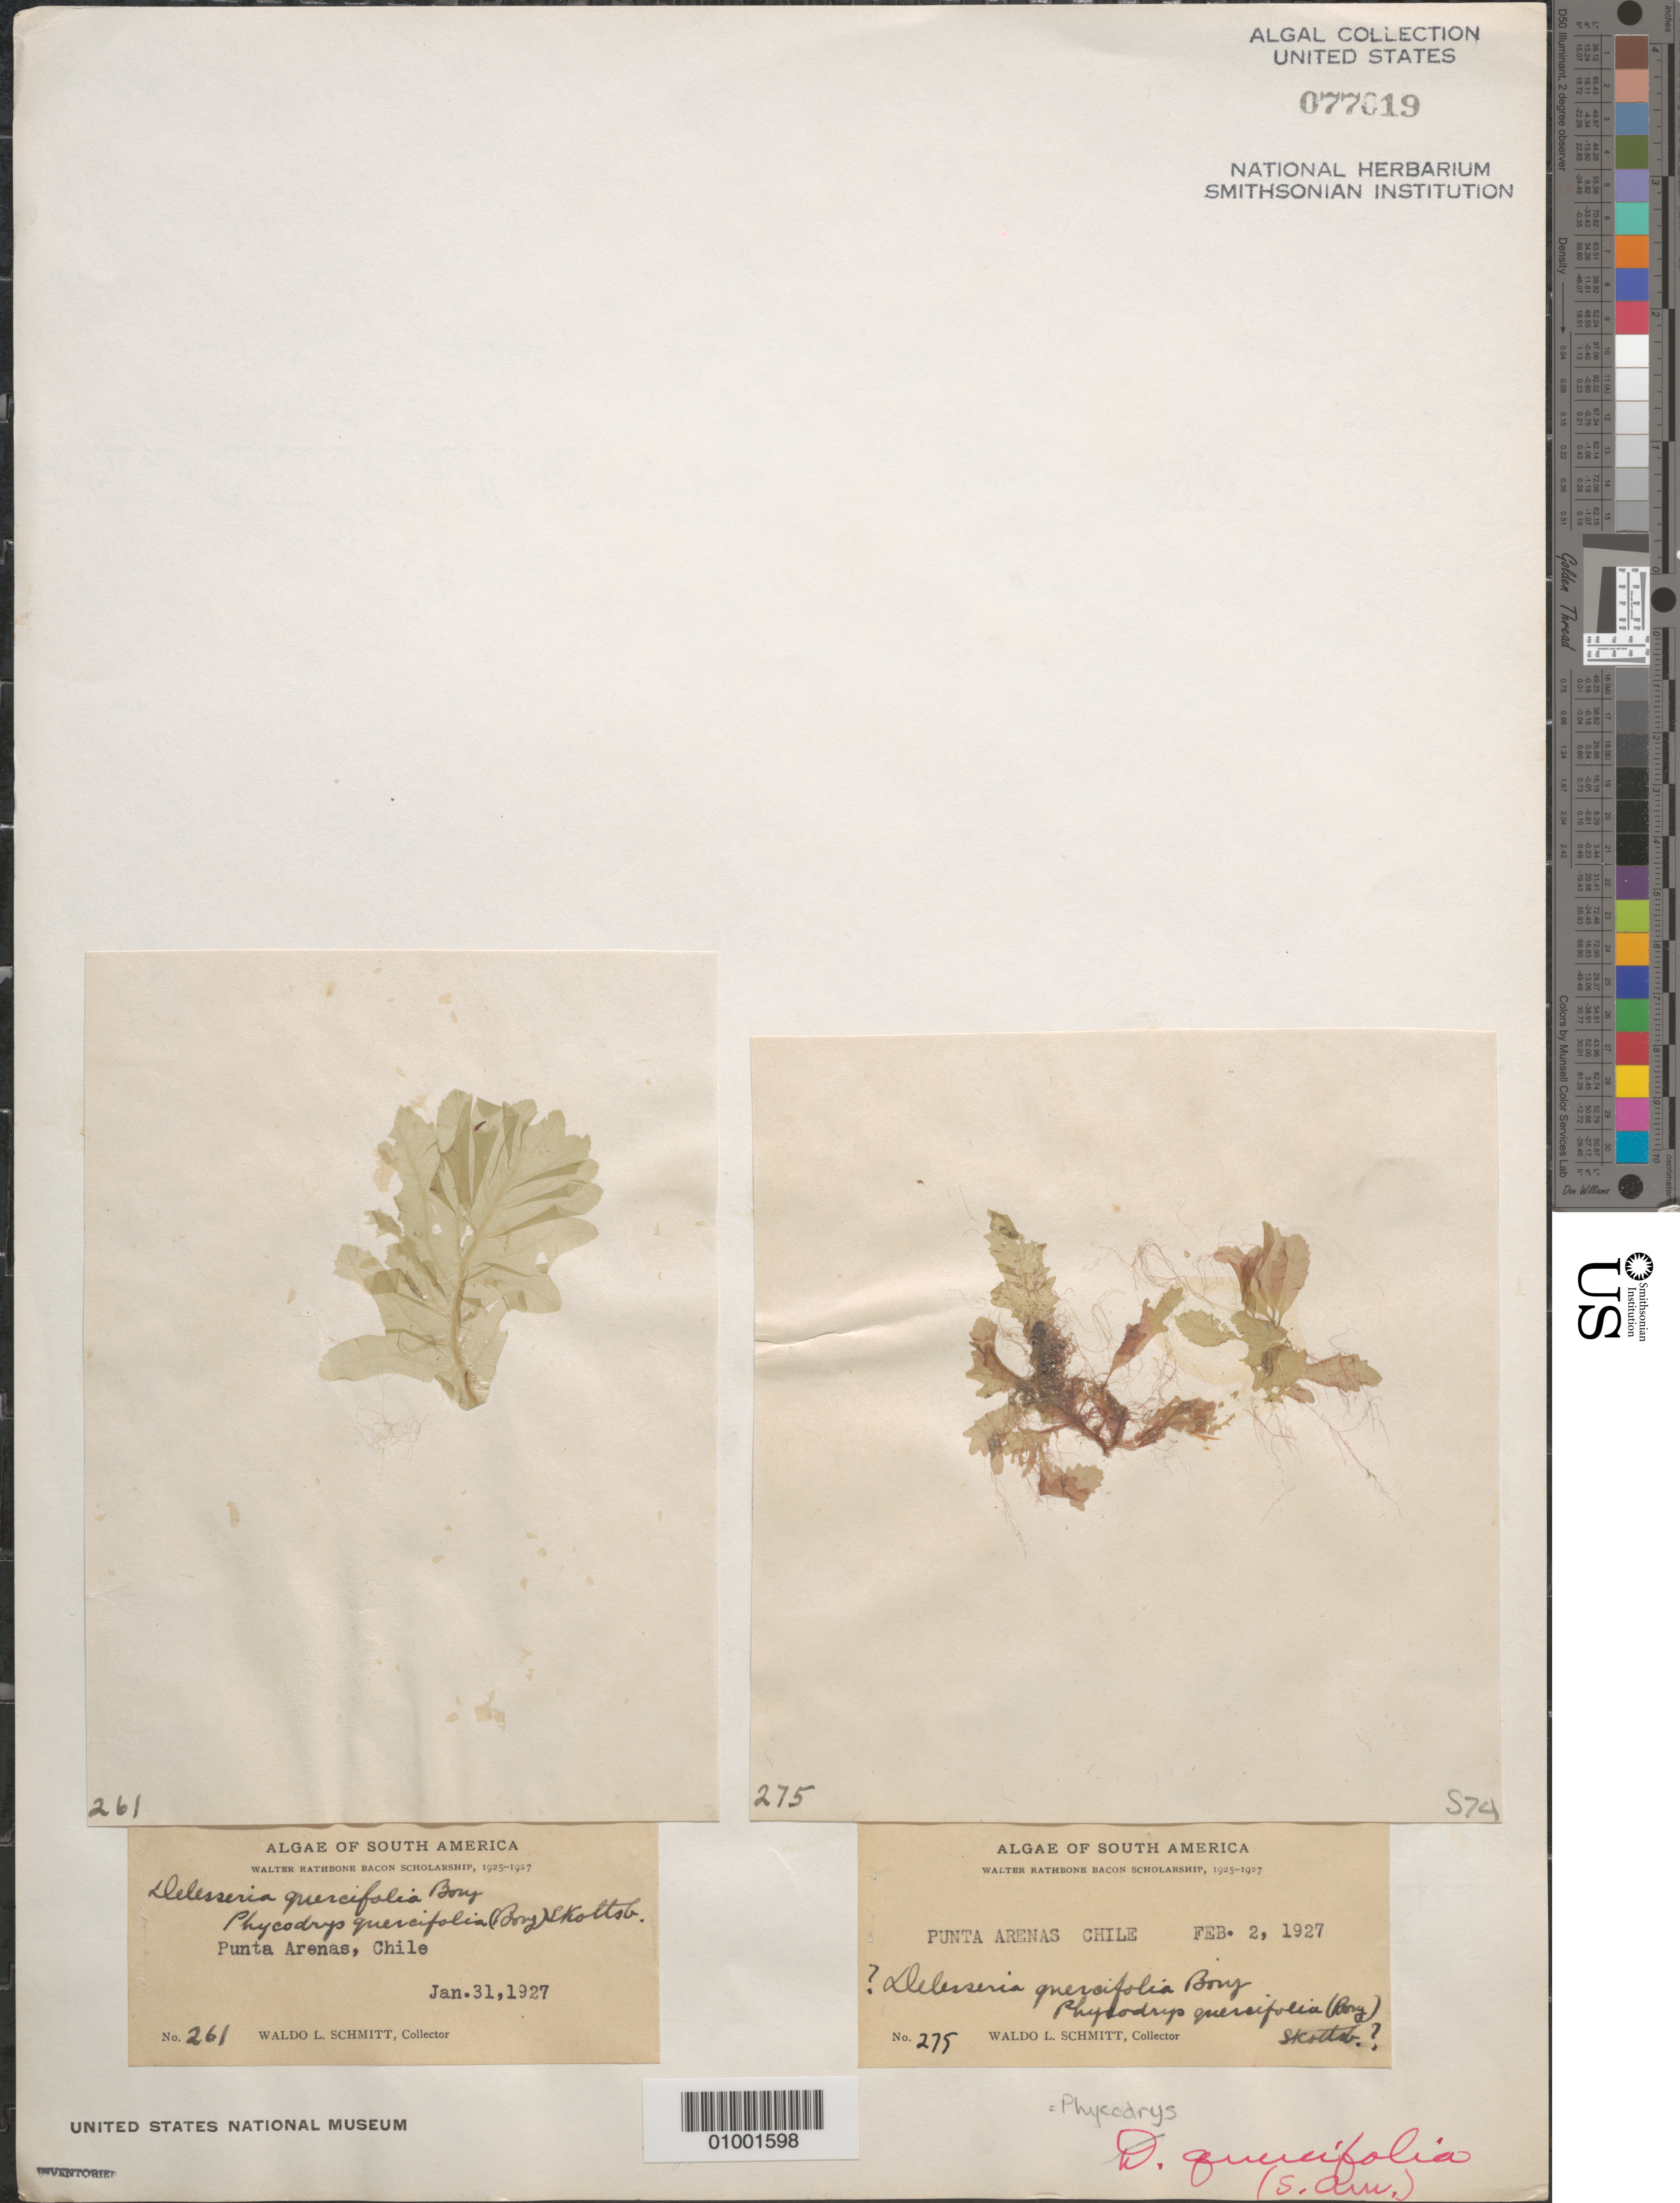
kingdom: Plantae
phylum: Rhodophyta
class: Florideophyceae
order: Ceramiales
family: Delesseriaceae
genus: Phycodrys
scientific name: Phycodrys quercifolia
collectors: W. L. Schmitt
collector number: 261 & 275 / S74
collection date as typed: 31 Jan 1927 and 02 Feb 1927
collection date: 1927-01-31,1927-02-02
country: Chile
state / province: Magallanes y de la Antártica Chilena (XII)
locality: Punta Arenas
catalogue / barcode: US 77019